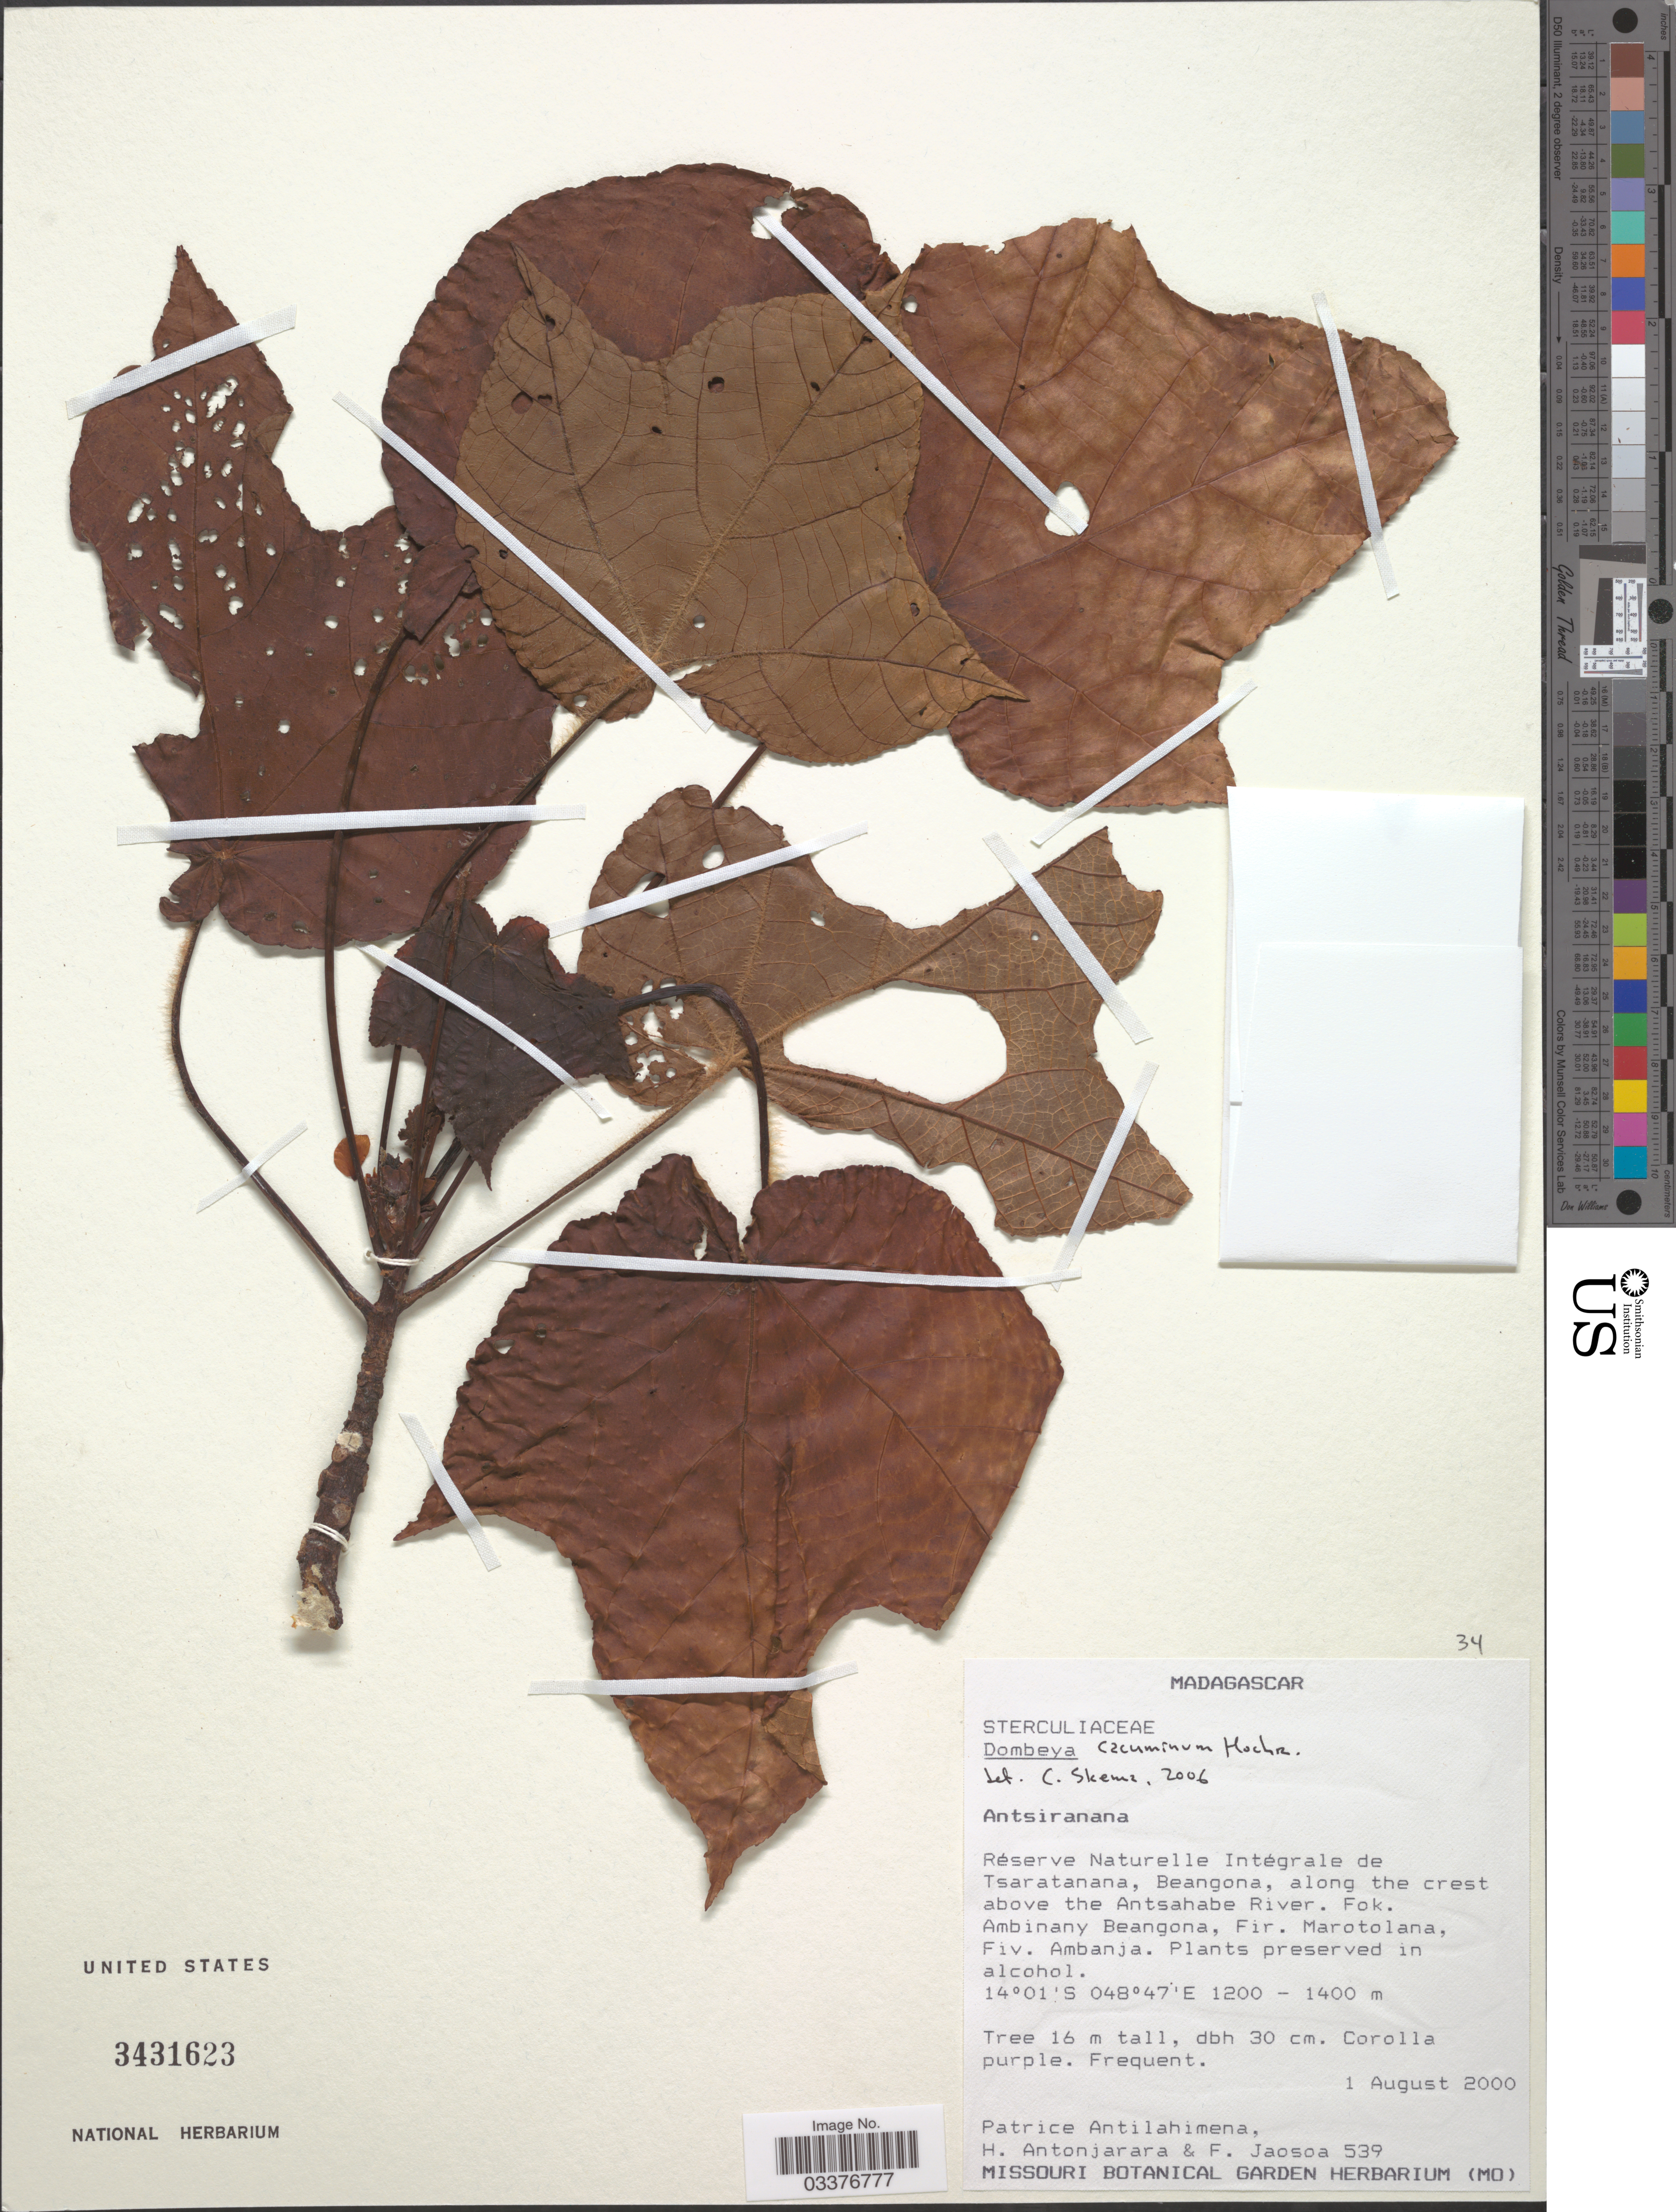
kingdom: Plantae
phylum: Tracheophyta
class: Magnoliopsida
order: Malvales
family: Malvaceae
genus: Dombeya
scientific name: Dombeya cacuminum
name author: Hochr.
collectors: P. Antilahimena, H. Antonjarara & F. Jaosoa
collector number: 539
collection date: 2000-08-01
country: Madagascar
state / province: Diana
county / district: Ambanja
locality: Réserve Naturelle Intégrale de Tsaratanana, Beangona, along the crest above the Antsahabe River. Fok. Ambinany Beangona, Fir. Marotolana, Fiv. Ambanja.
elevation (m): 1200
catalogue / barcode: US 3431623